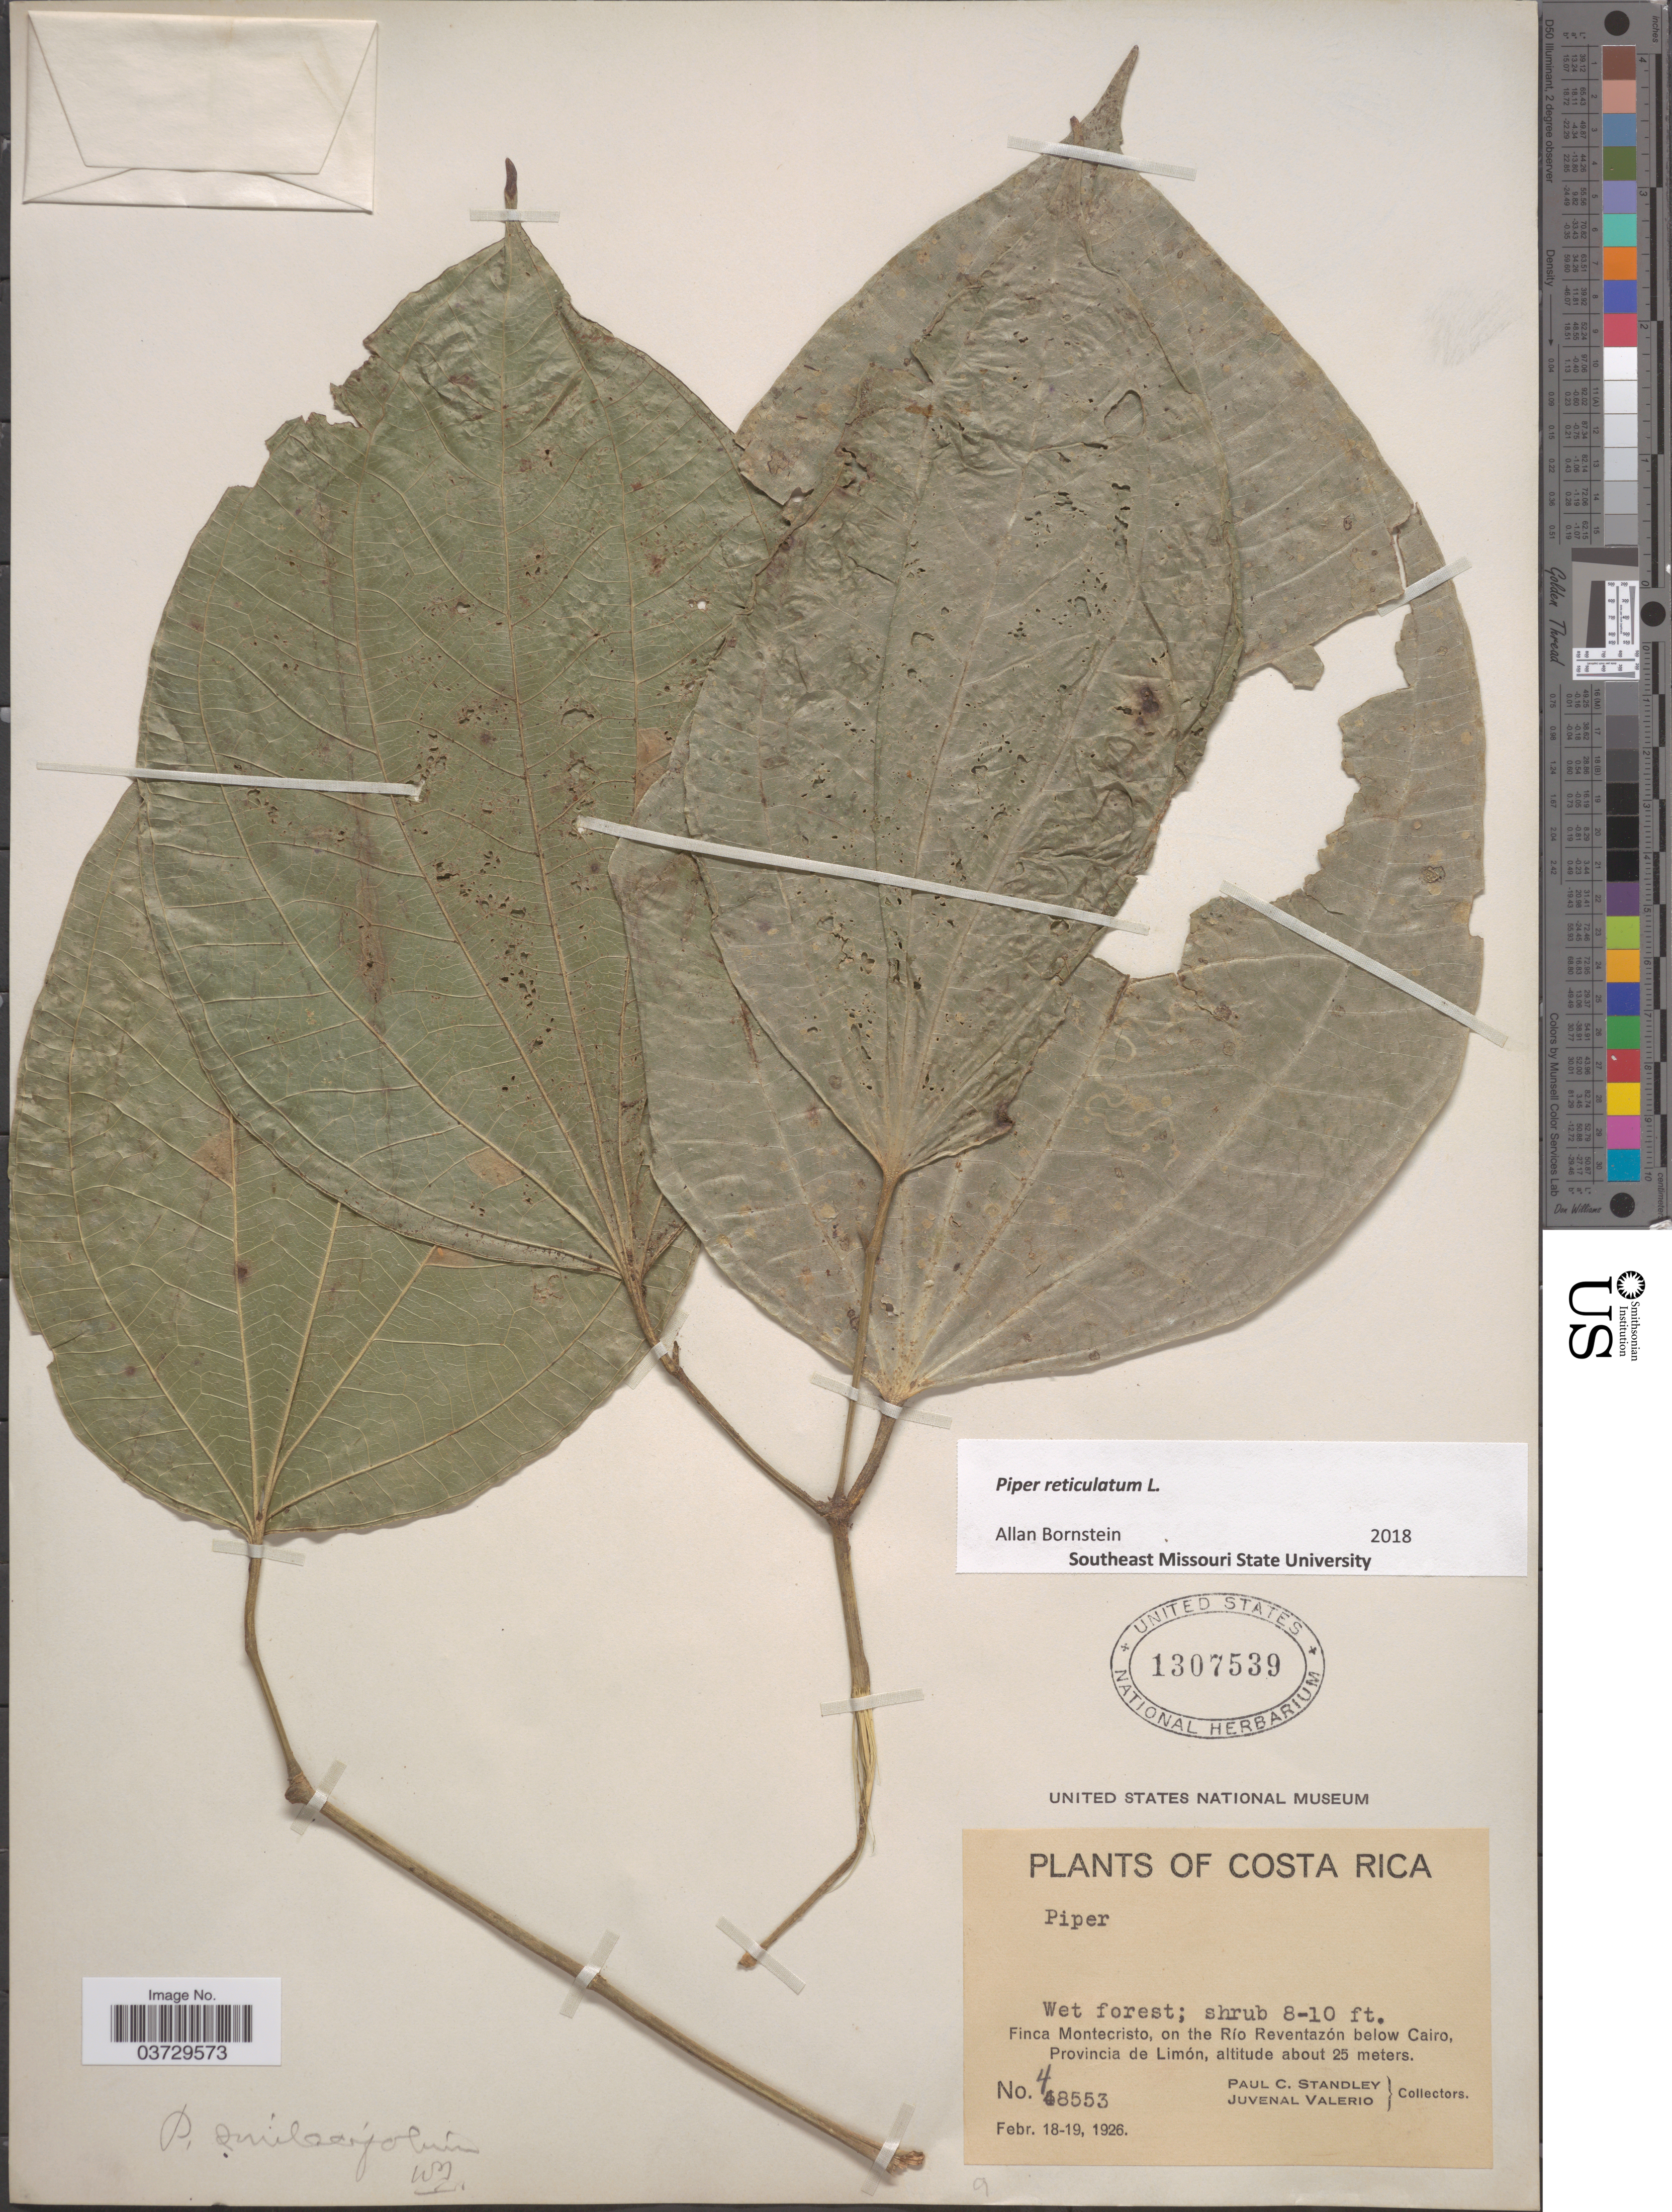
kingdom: Plantae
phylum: Tracheophyta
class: Magnoliopsida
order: Piperales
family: Piperaceae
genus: Piper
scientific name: Piper reticulatum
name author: L.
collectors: P. C. Standley & J. Valerio R.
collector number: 48553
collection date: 1926-02-18/1926-02-19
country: Costa Rica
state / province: Limón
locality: Finca Montecristo, on the Río Reventazón below Cairo.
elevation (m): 25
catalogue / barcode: US 1307539